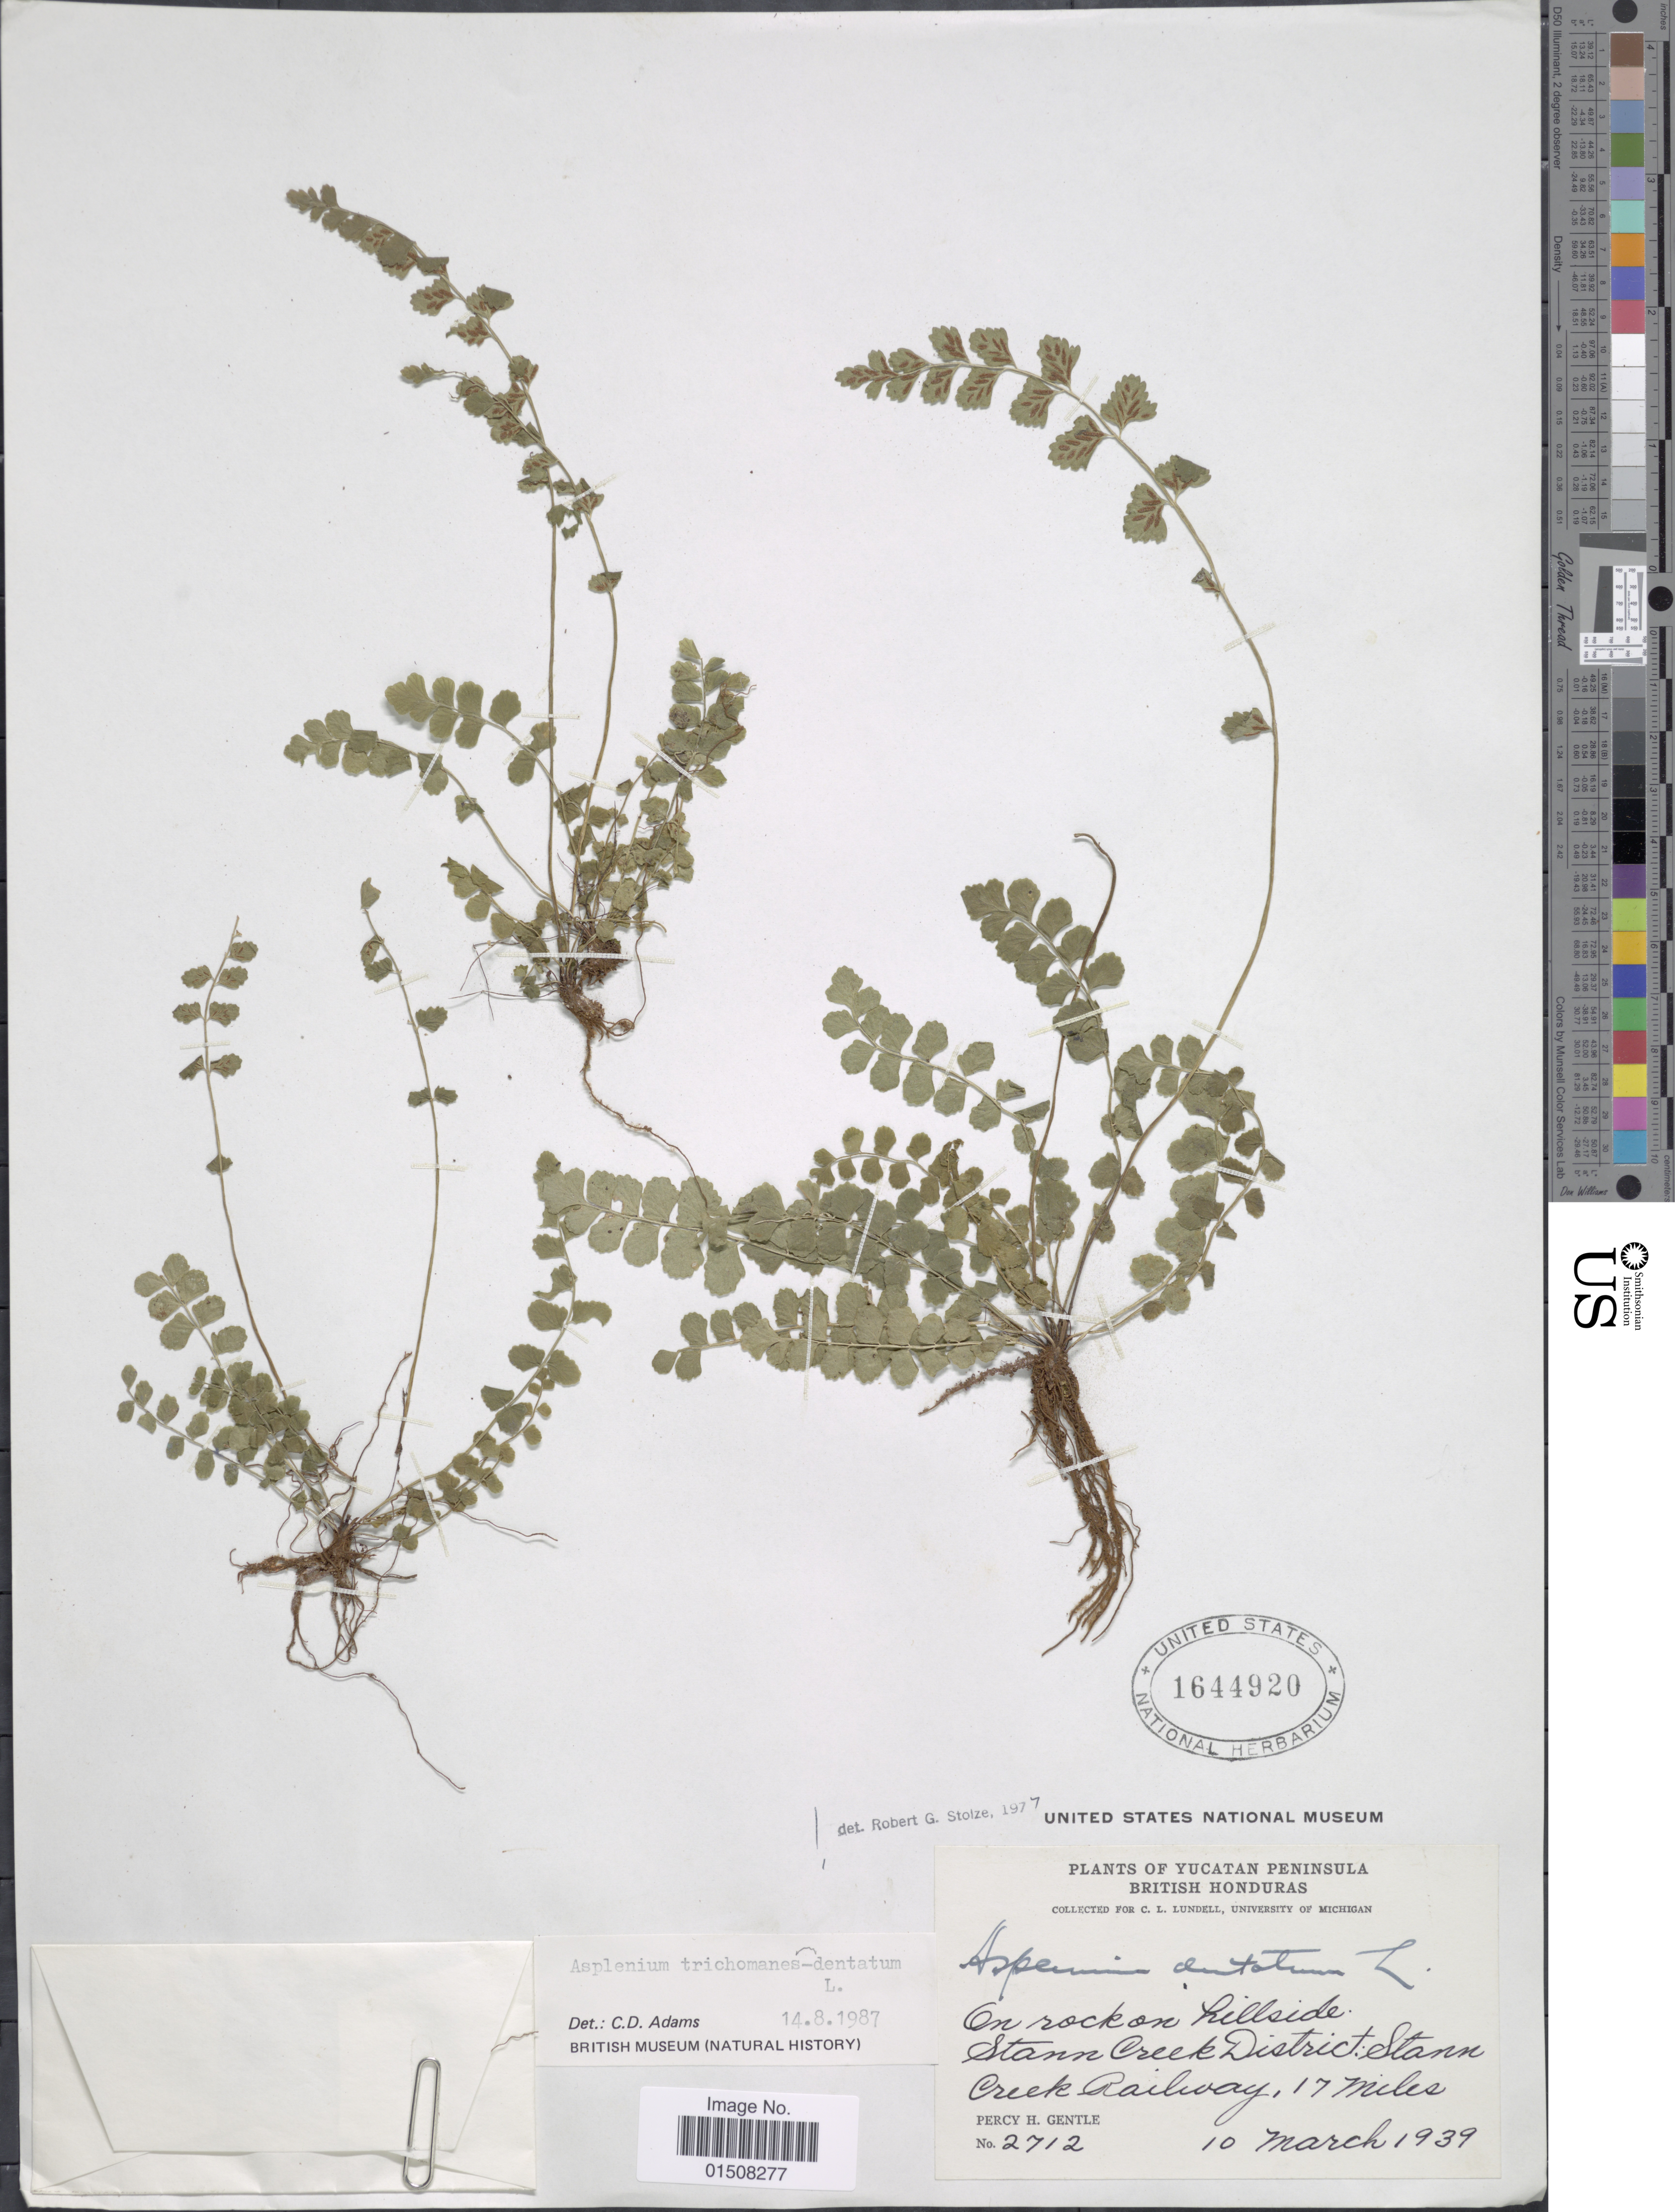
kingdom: Plantae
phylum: Tracheophyta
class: Polypodiopsida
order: Polypodiales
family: Aspleniaceae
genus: Asplenium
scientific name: Asplenium trichomanes-dentatum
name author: L.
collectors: P. H. Gentle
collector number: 2712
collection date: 1939-03-10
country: Belize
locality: On rock on hillside, Stann Creek District, Stann Creek Railway,17 miles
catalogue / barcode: US 1644920